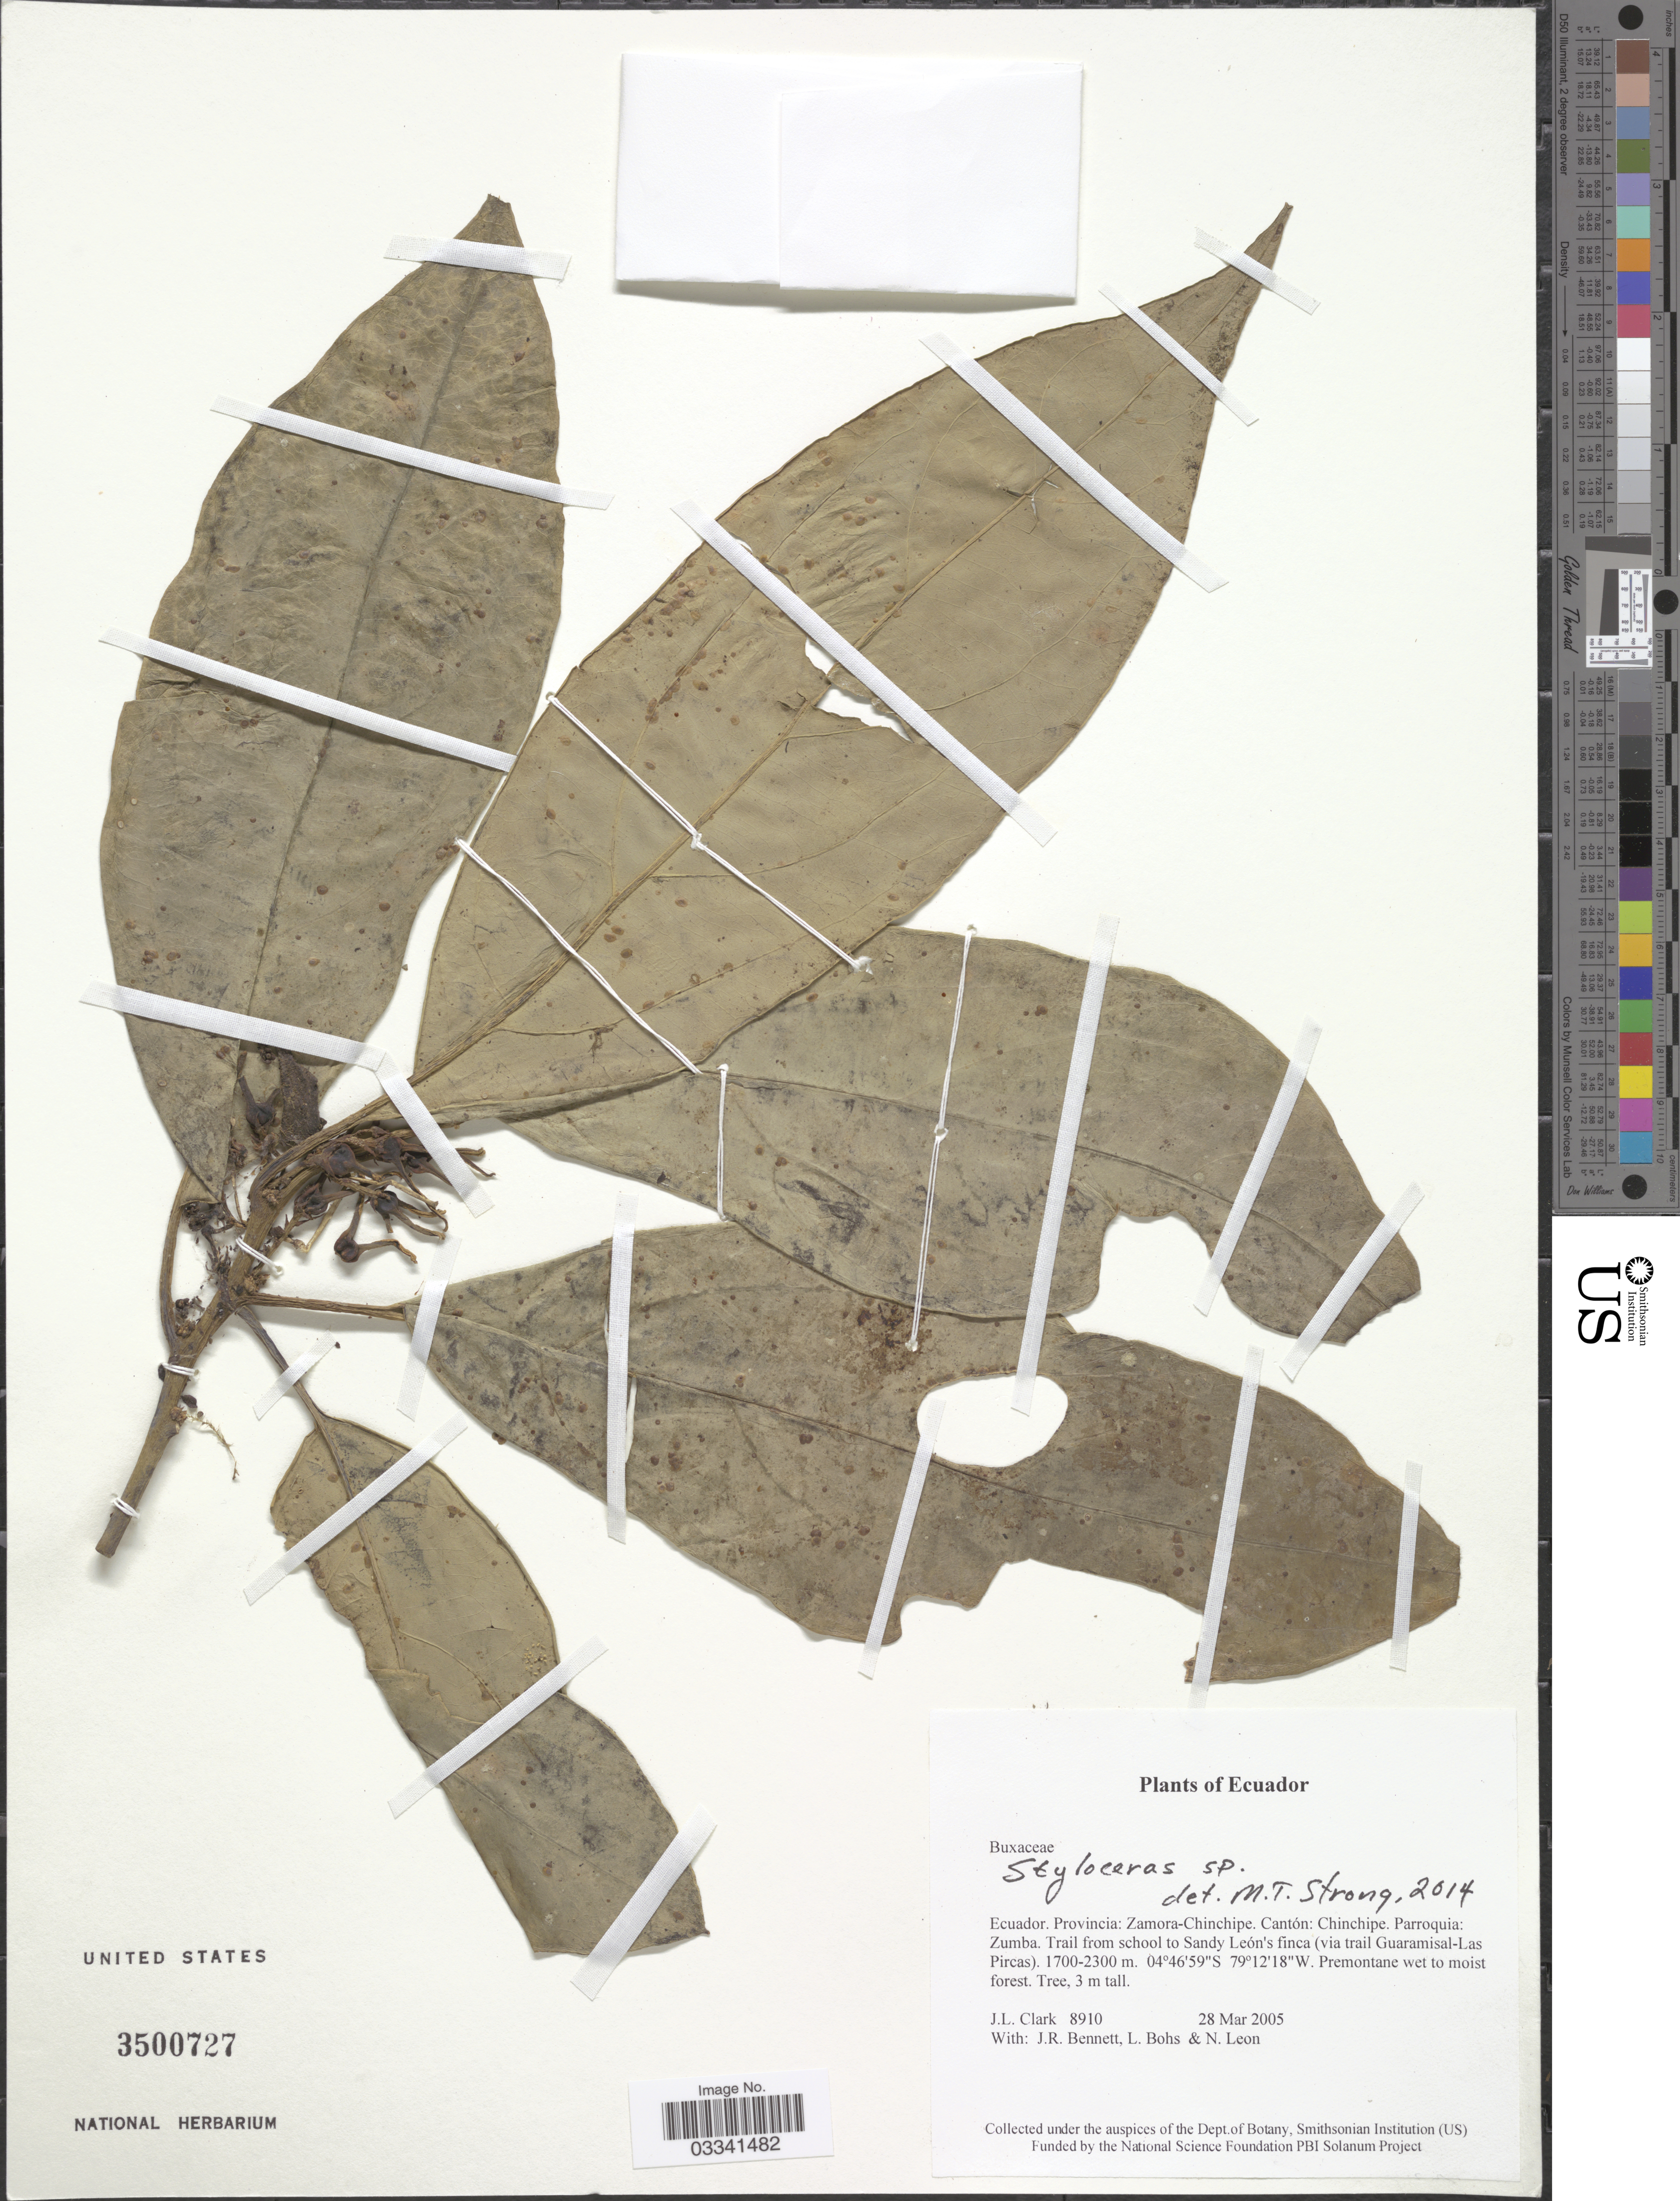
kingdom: Plantae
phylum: Tracheophyta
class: Magnoliopsida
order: Buxales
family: Buxaceae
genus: Styloceras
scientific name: Styloceras sp.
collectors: J. L. Clark, J. R. Bennett, L. A. Bohs & N. Leon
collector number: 8910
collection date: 2005-03-28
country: Ecuador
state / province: Zamora-Chinchipe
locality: Cantón: Chinchipe. Parroquia: Zumba. Trail from school to Sandy León's finca (via trail Guaramisal-Las Pircas).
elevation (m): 1700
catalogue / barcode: US 3500727